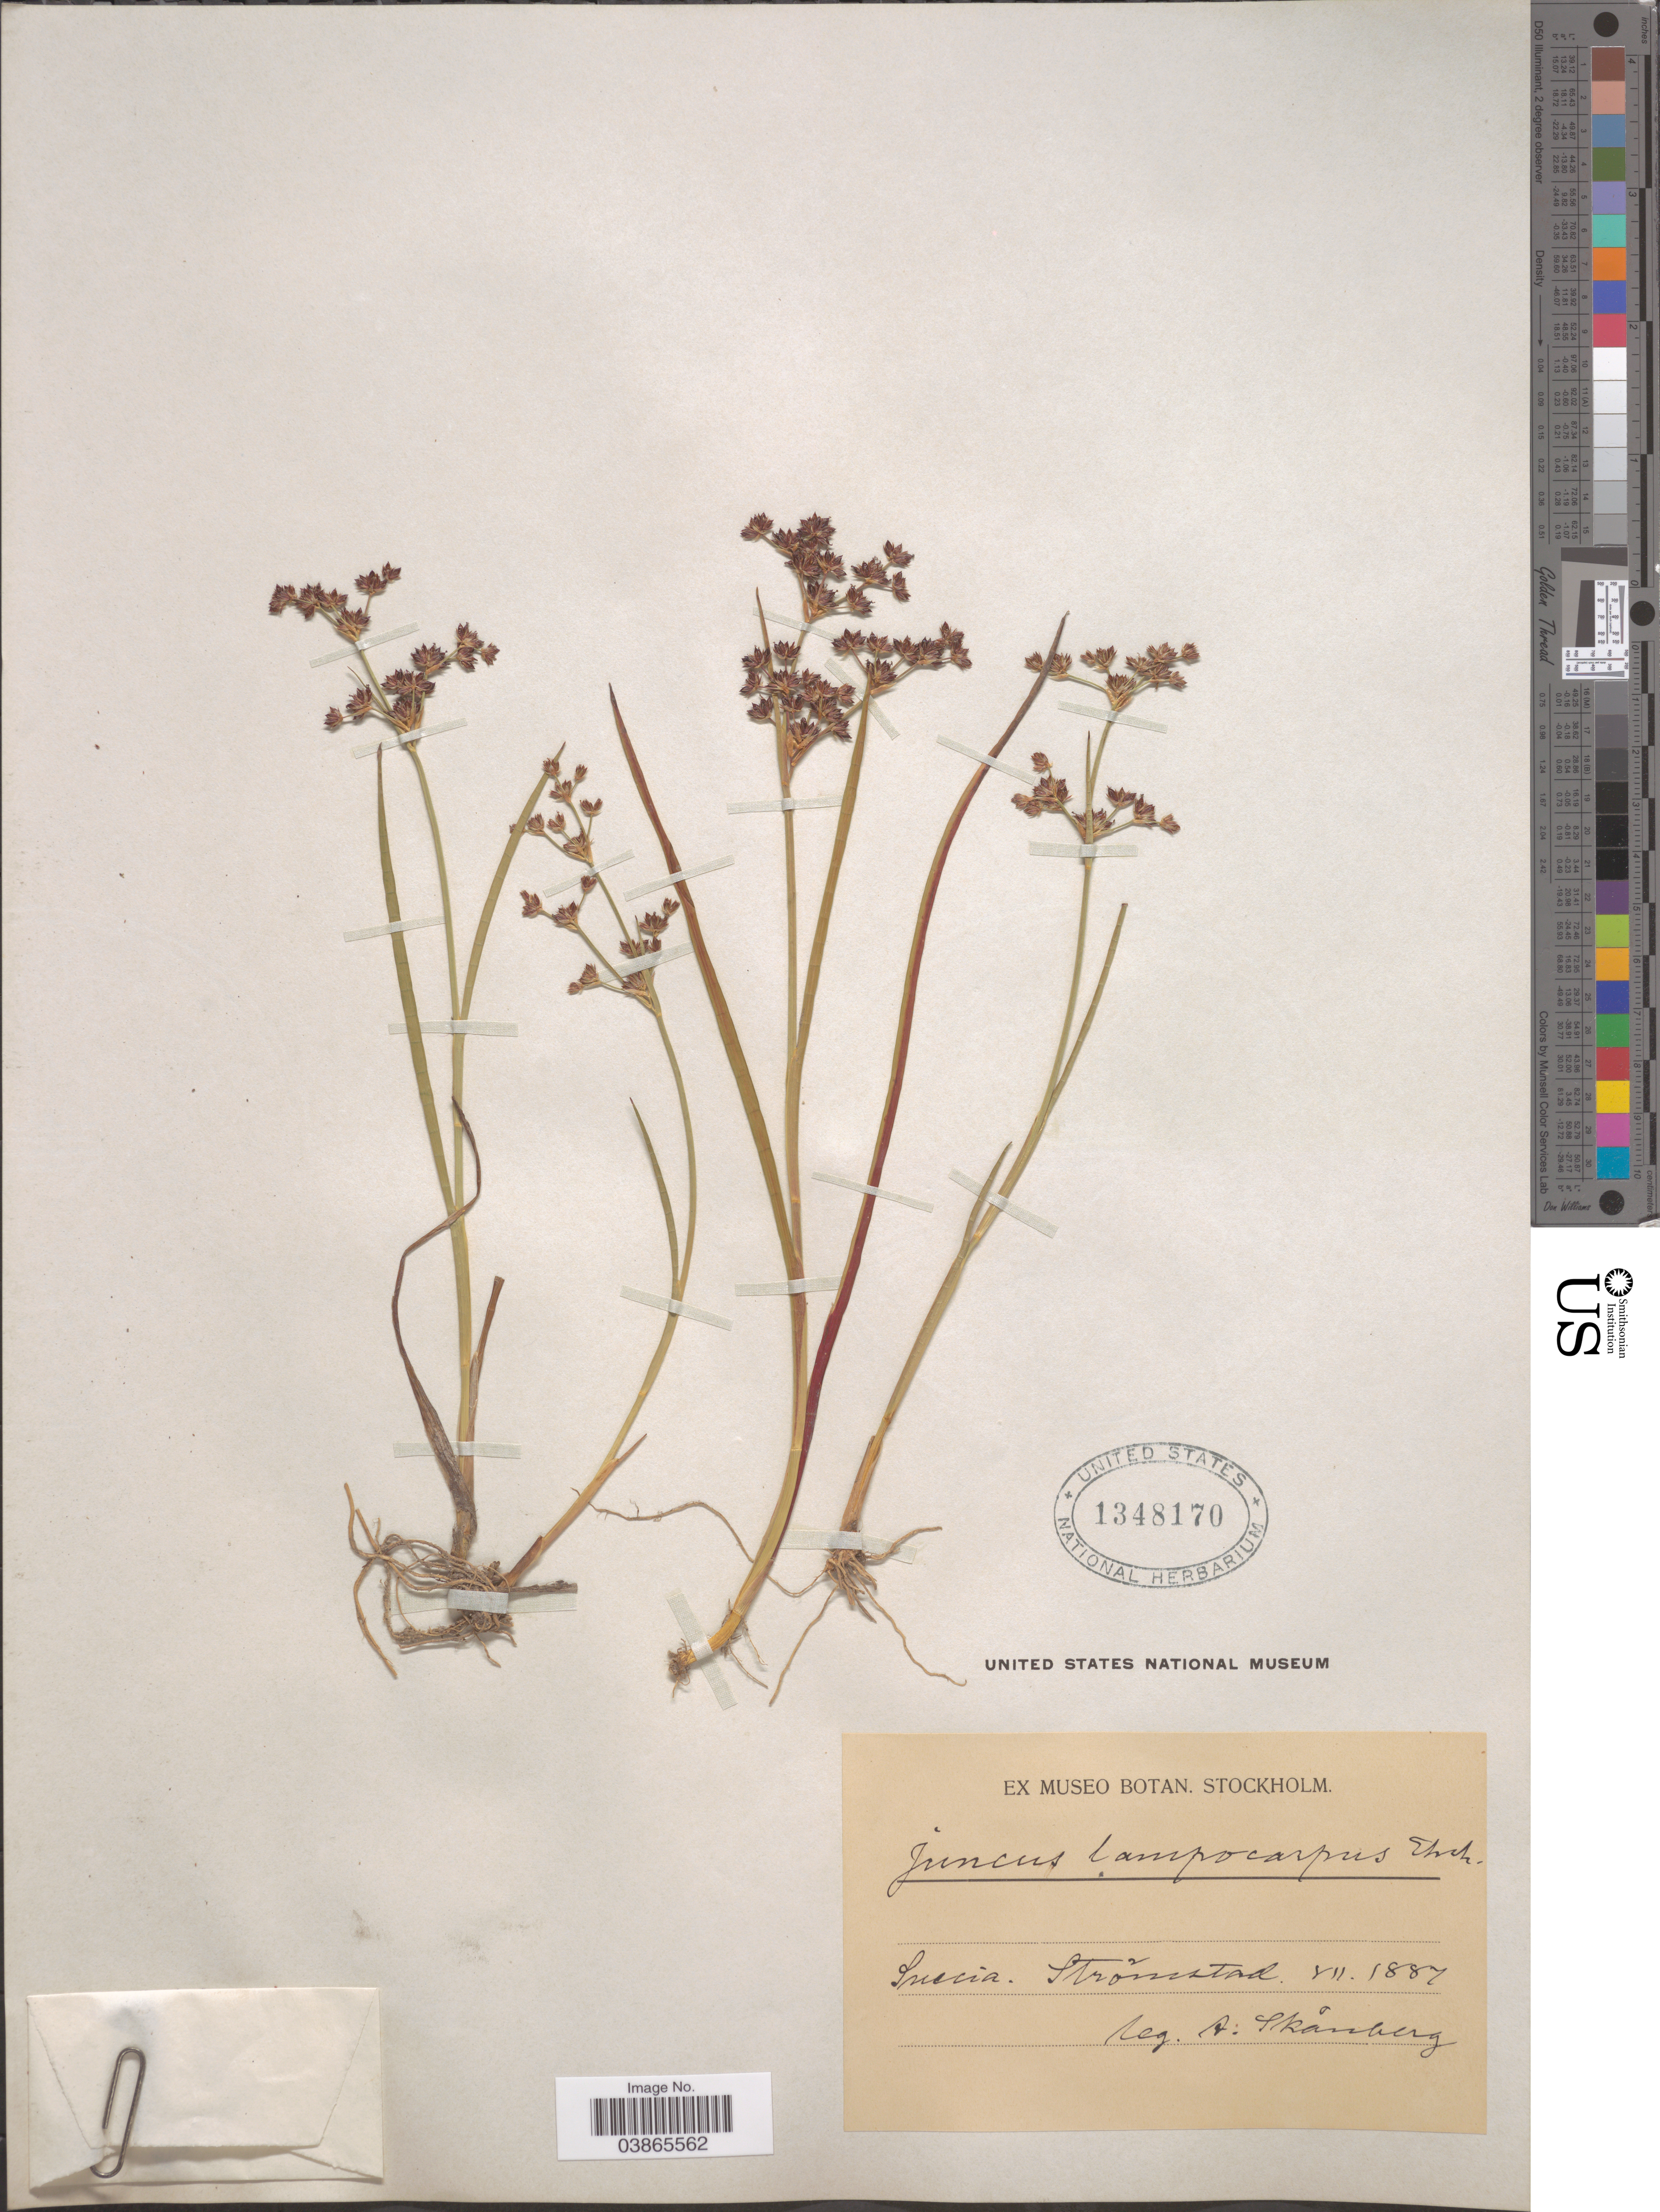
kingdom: Plantae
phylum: Tracheophyta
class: Liliopsida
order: Poales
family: Juncaceae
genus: Juncus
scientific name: Juncus lampocarpus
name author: Ehrh.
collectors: A. Skånberg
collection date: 1887-07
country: Sweden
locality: Suecia. Strömstad.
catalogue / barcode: US 1348170